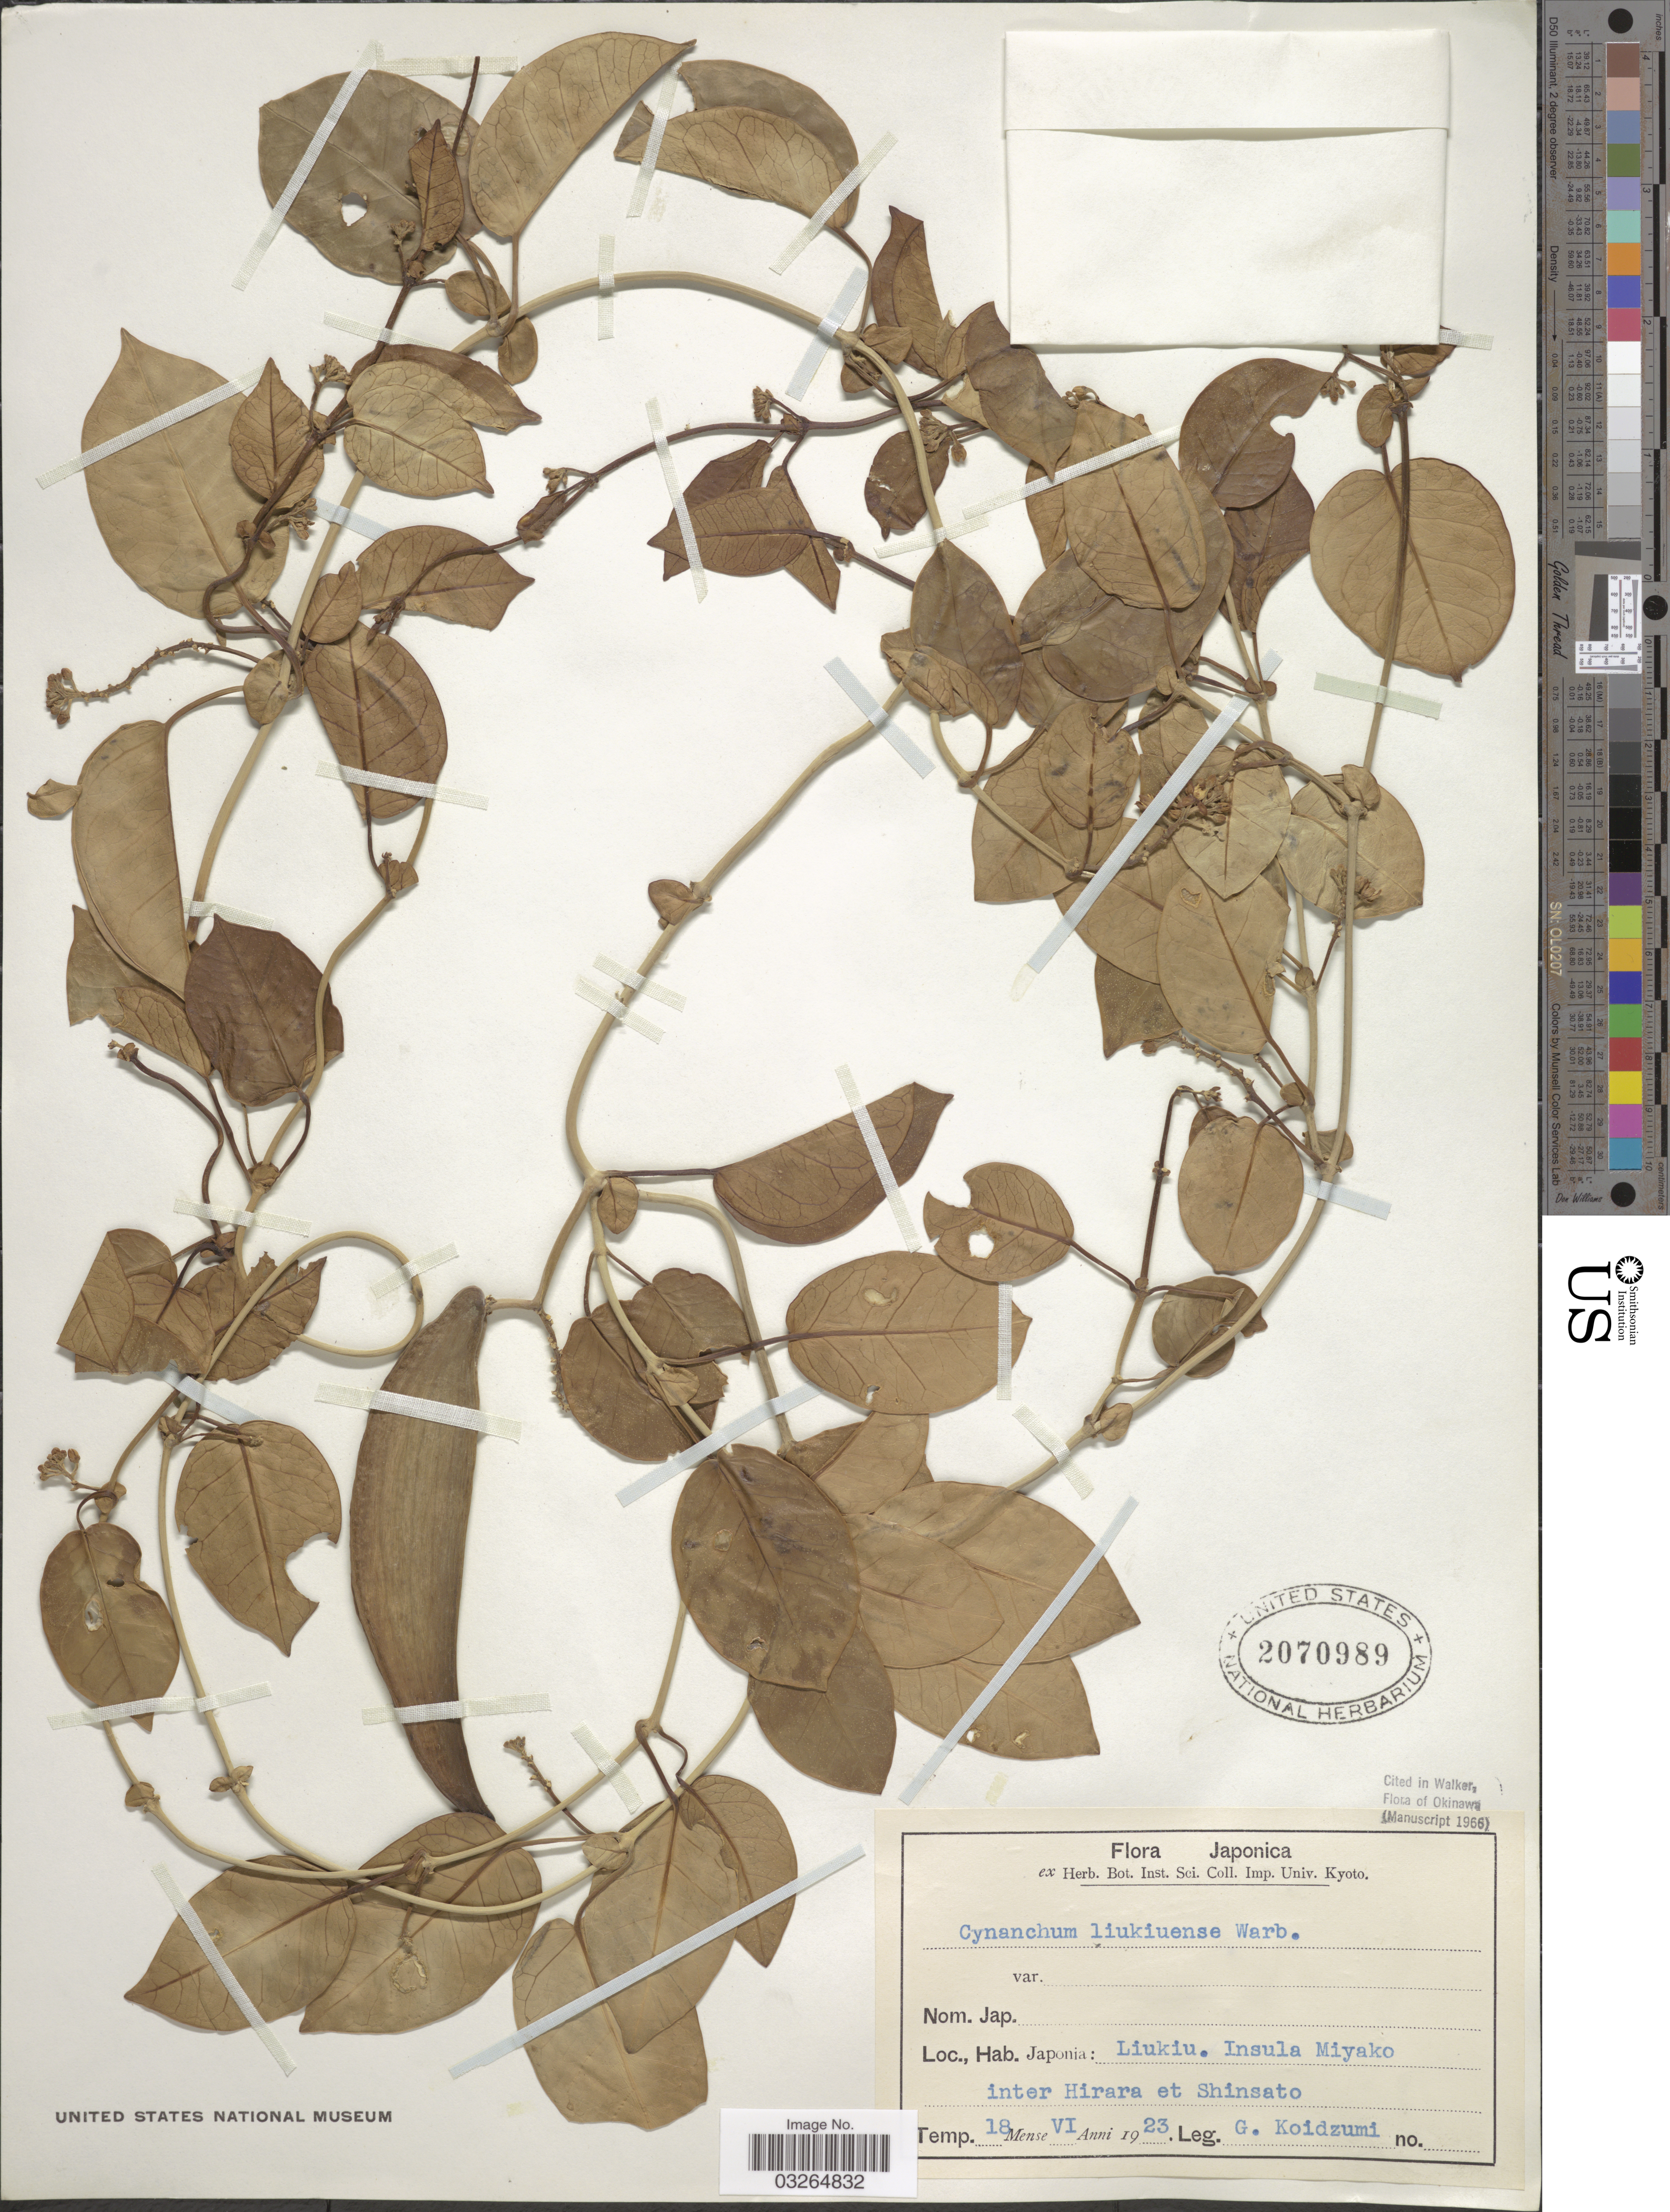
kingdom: Plantae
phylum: Tracheophyta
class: Magnoliopsida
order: Gentianales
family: Apocynaceae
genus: Cynanchum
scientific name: Cynanchum liukiuense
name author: Warb.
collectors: G. Koidzumi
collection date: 1923-06-18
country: Japan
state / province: Kyoto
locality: Liukiu. Insula Miyako inter Hirara et Shinsato.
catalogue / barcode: US 2070989